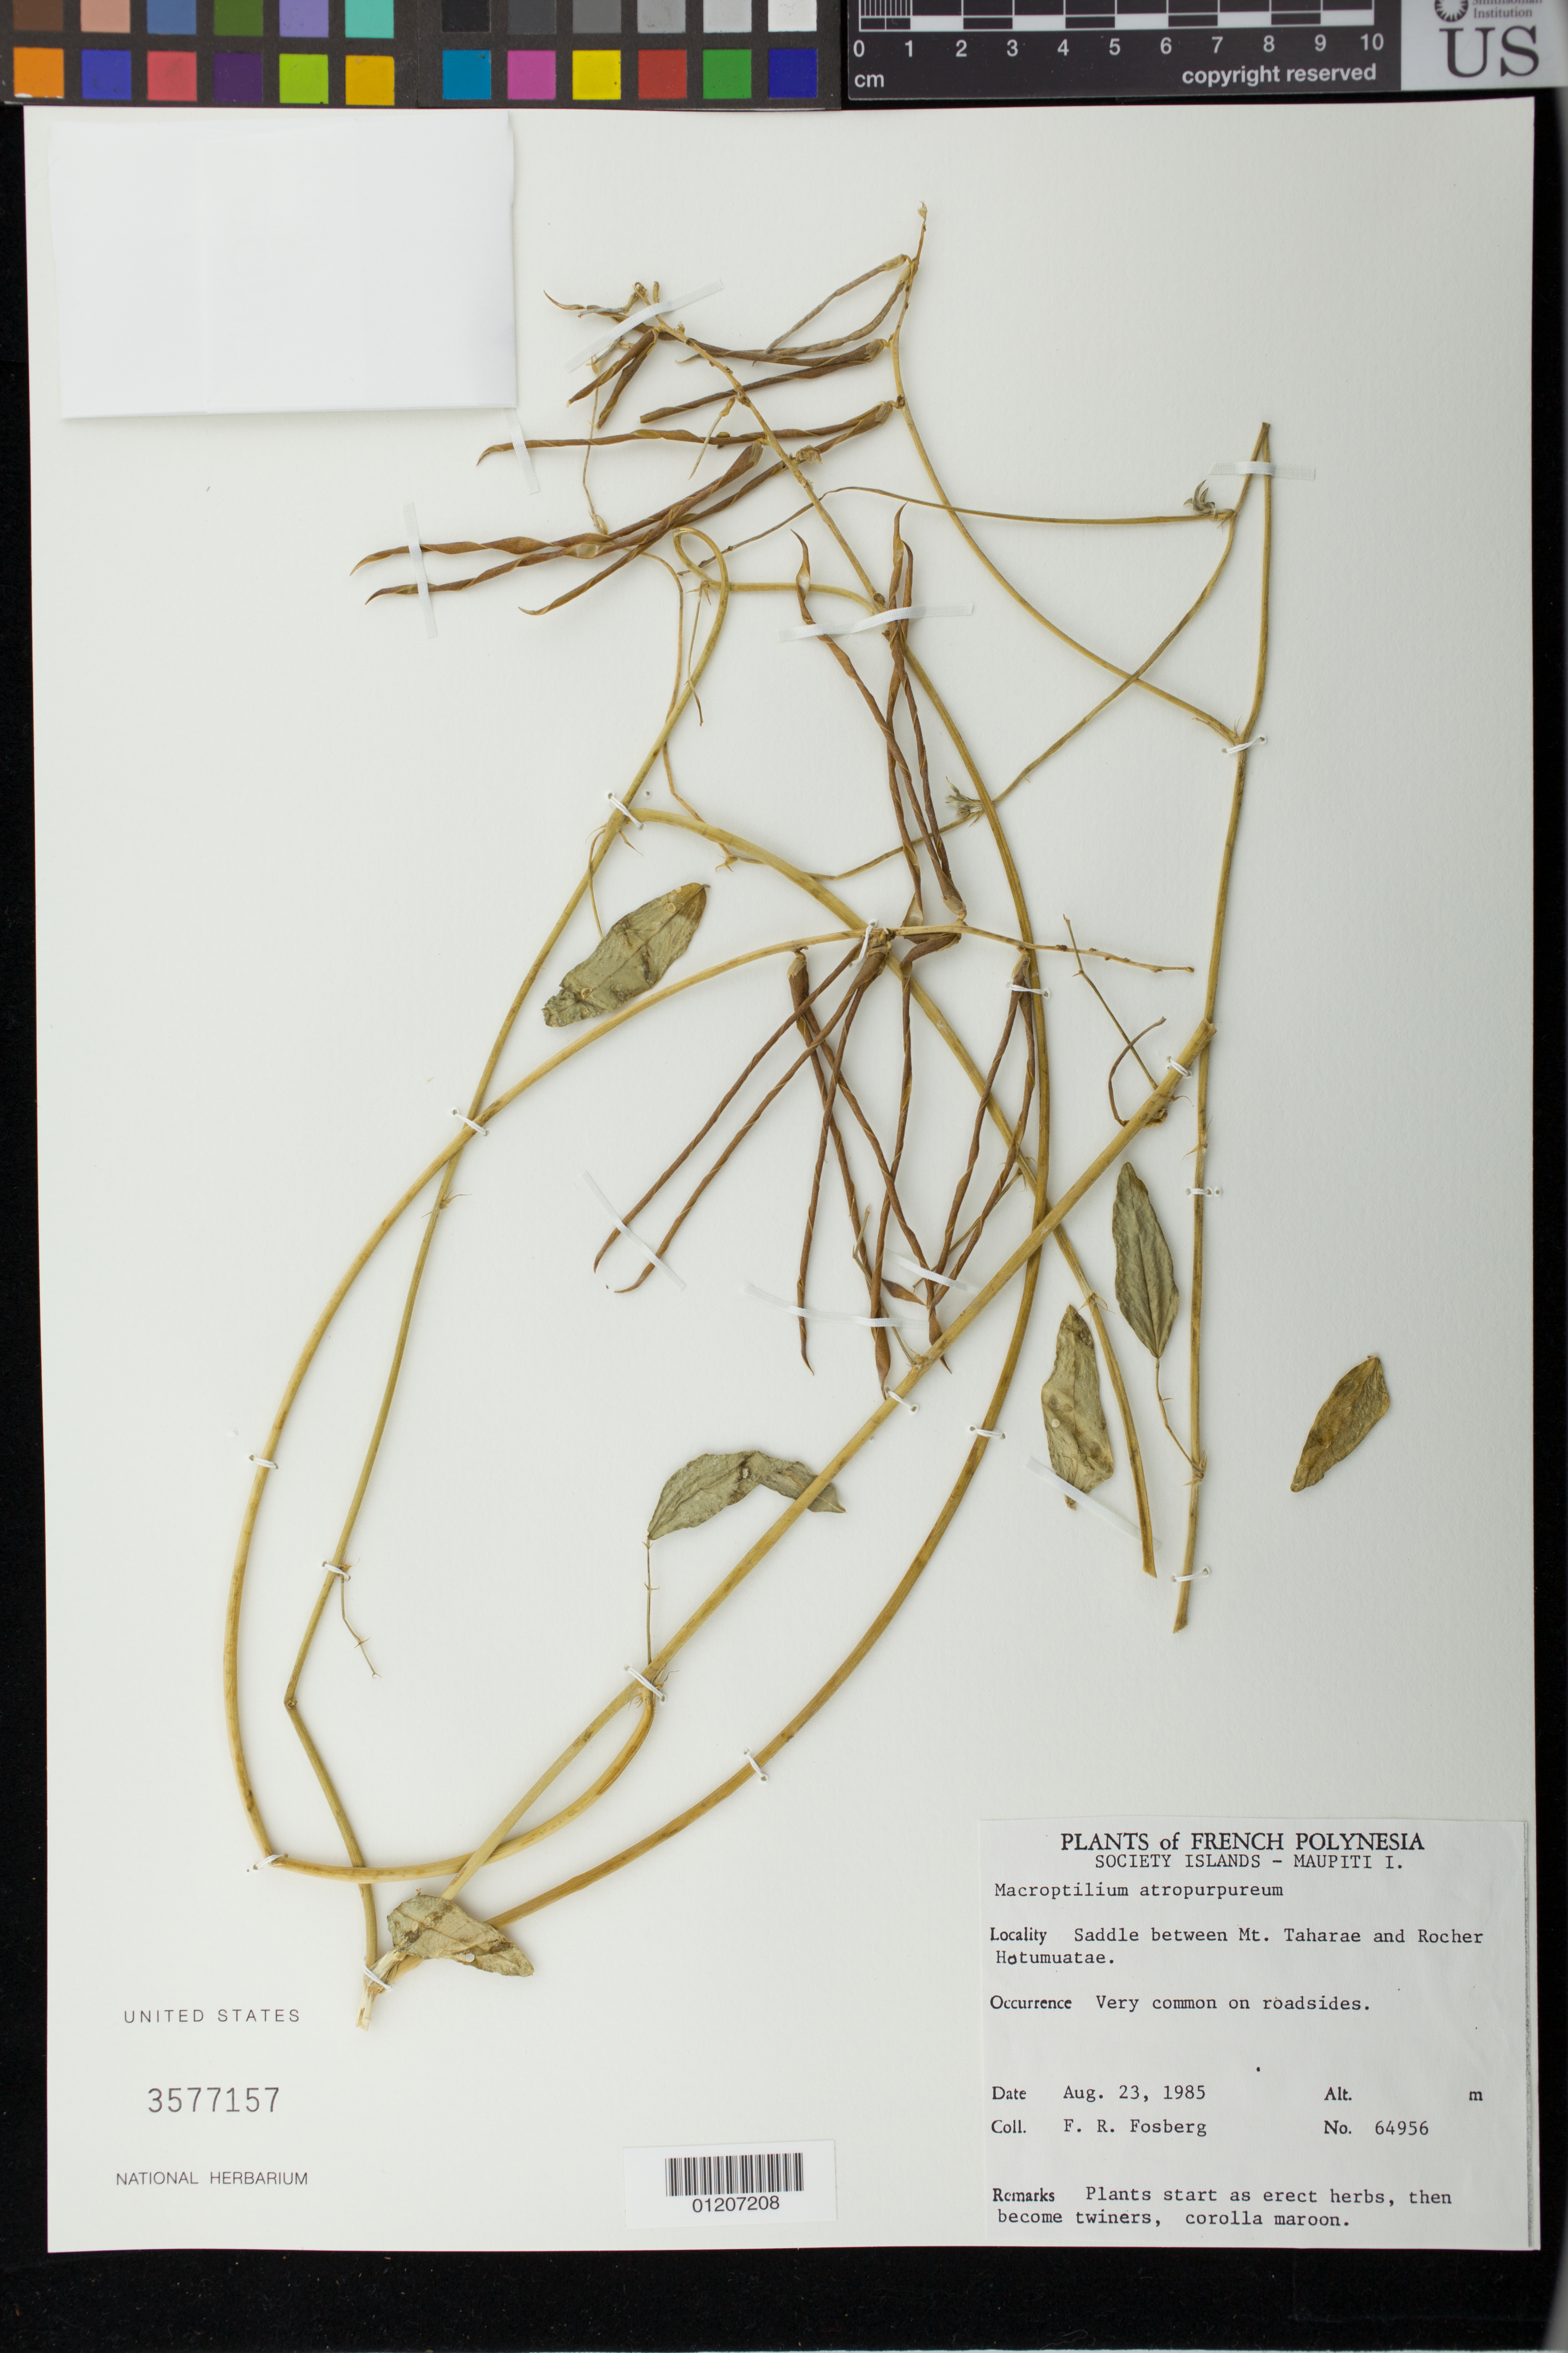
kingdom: Plantae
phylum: Tracheophyta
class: Magnoliopsida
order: Fabales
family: Fabaceae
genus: Macroptilium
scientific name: Macroptilium atropurpureum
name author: (DC.) Urb.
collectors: F. R. Fosberg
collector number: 64956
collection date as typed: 23 Aug 1985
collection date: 1985-08-23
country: French Polynesia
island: Maupiti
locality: Saddle between Mt. Taharae and Rocher Hotumuatae.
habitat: roadsides.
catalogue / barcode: US 3577157